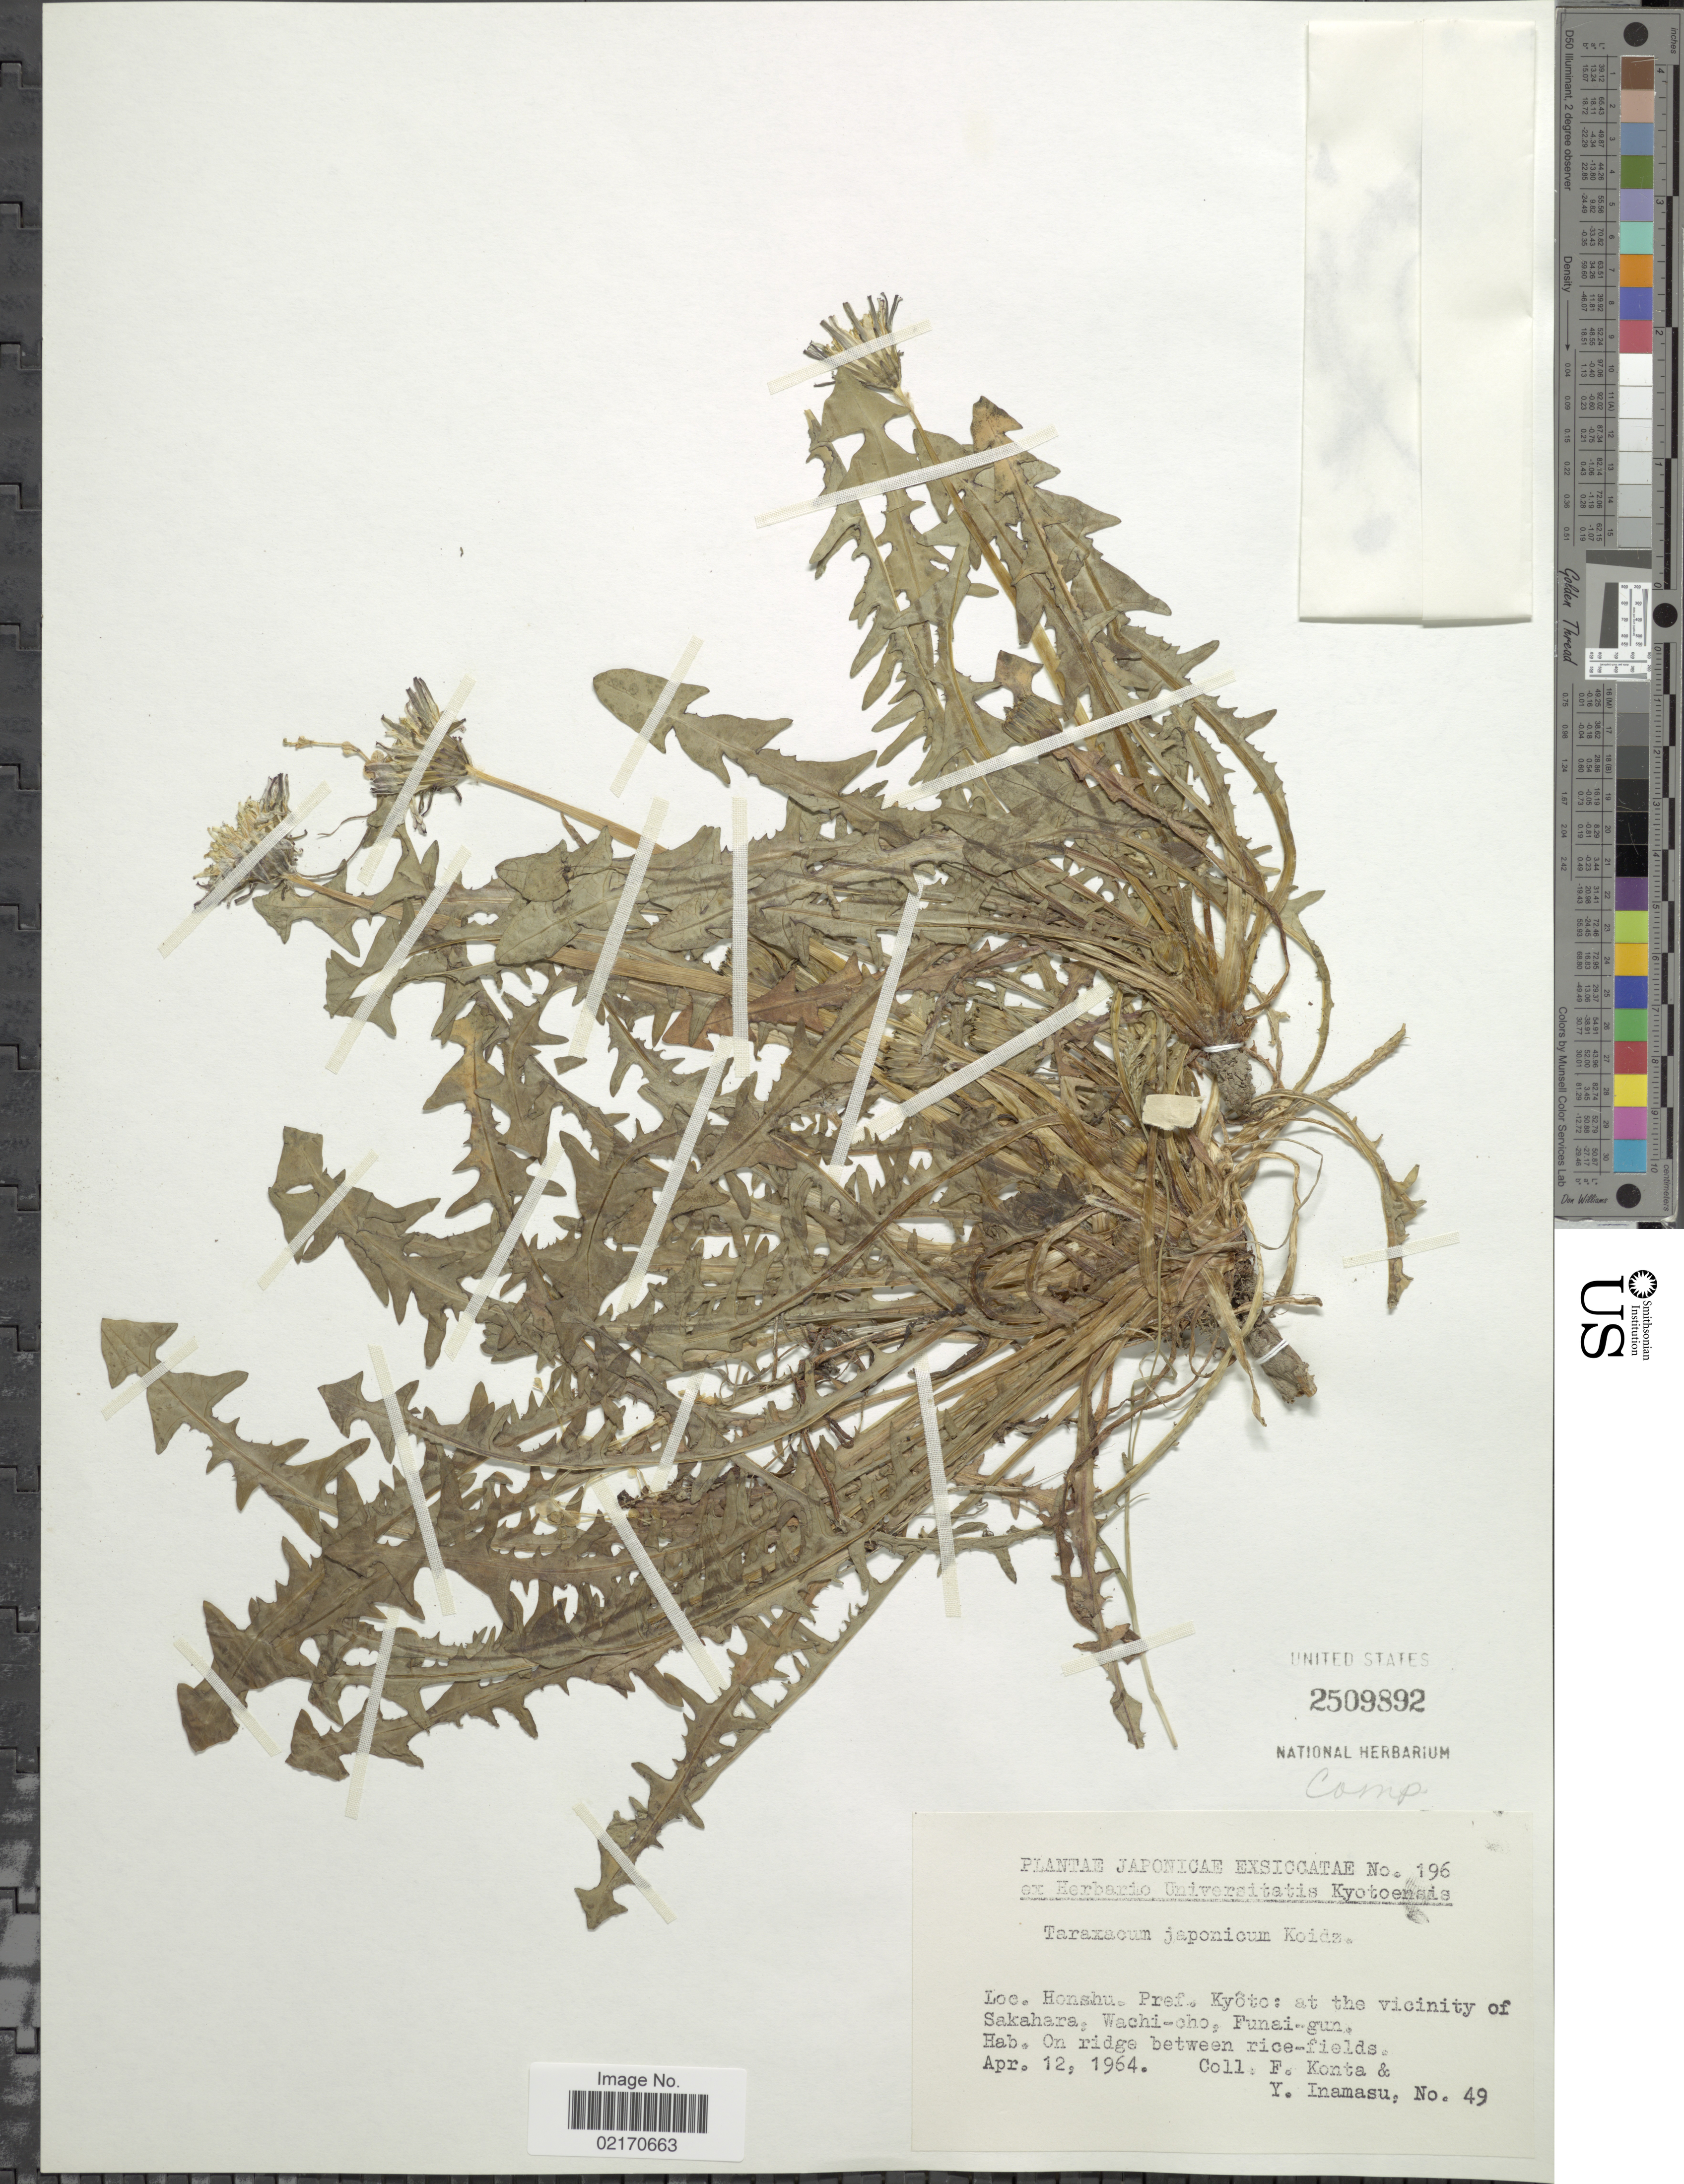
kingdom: Plantae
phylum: Tracheophyta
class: Magnoliopsida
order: Asterales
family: Asteraceae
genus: Taraxacum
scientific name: Taraxacum japonicum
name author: Koidz.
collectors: F. Konta & Y. Inamasu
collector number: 49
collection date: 1964-04-12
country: Japan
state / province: Kyoto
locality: Japonicae, Honshu, Pref. Kyoto: at the vicinity of Sakahara, Wachi-oho, Funai-gun, on ridge between rice-fields.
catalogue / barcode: US 2509892